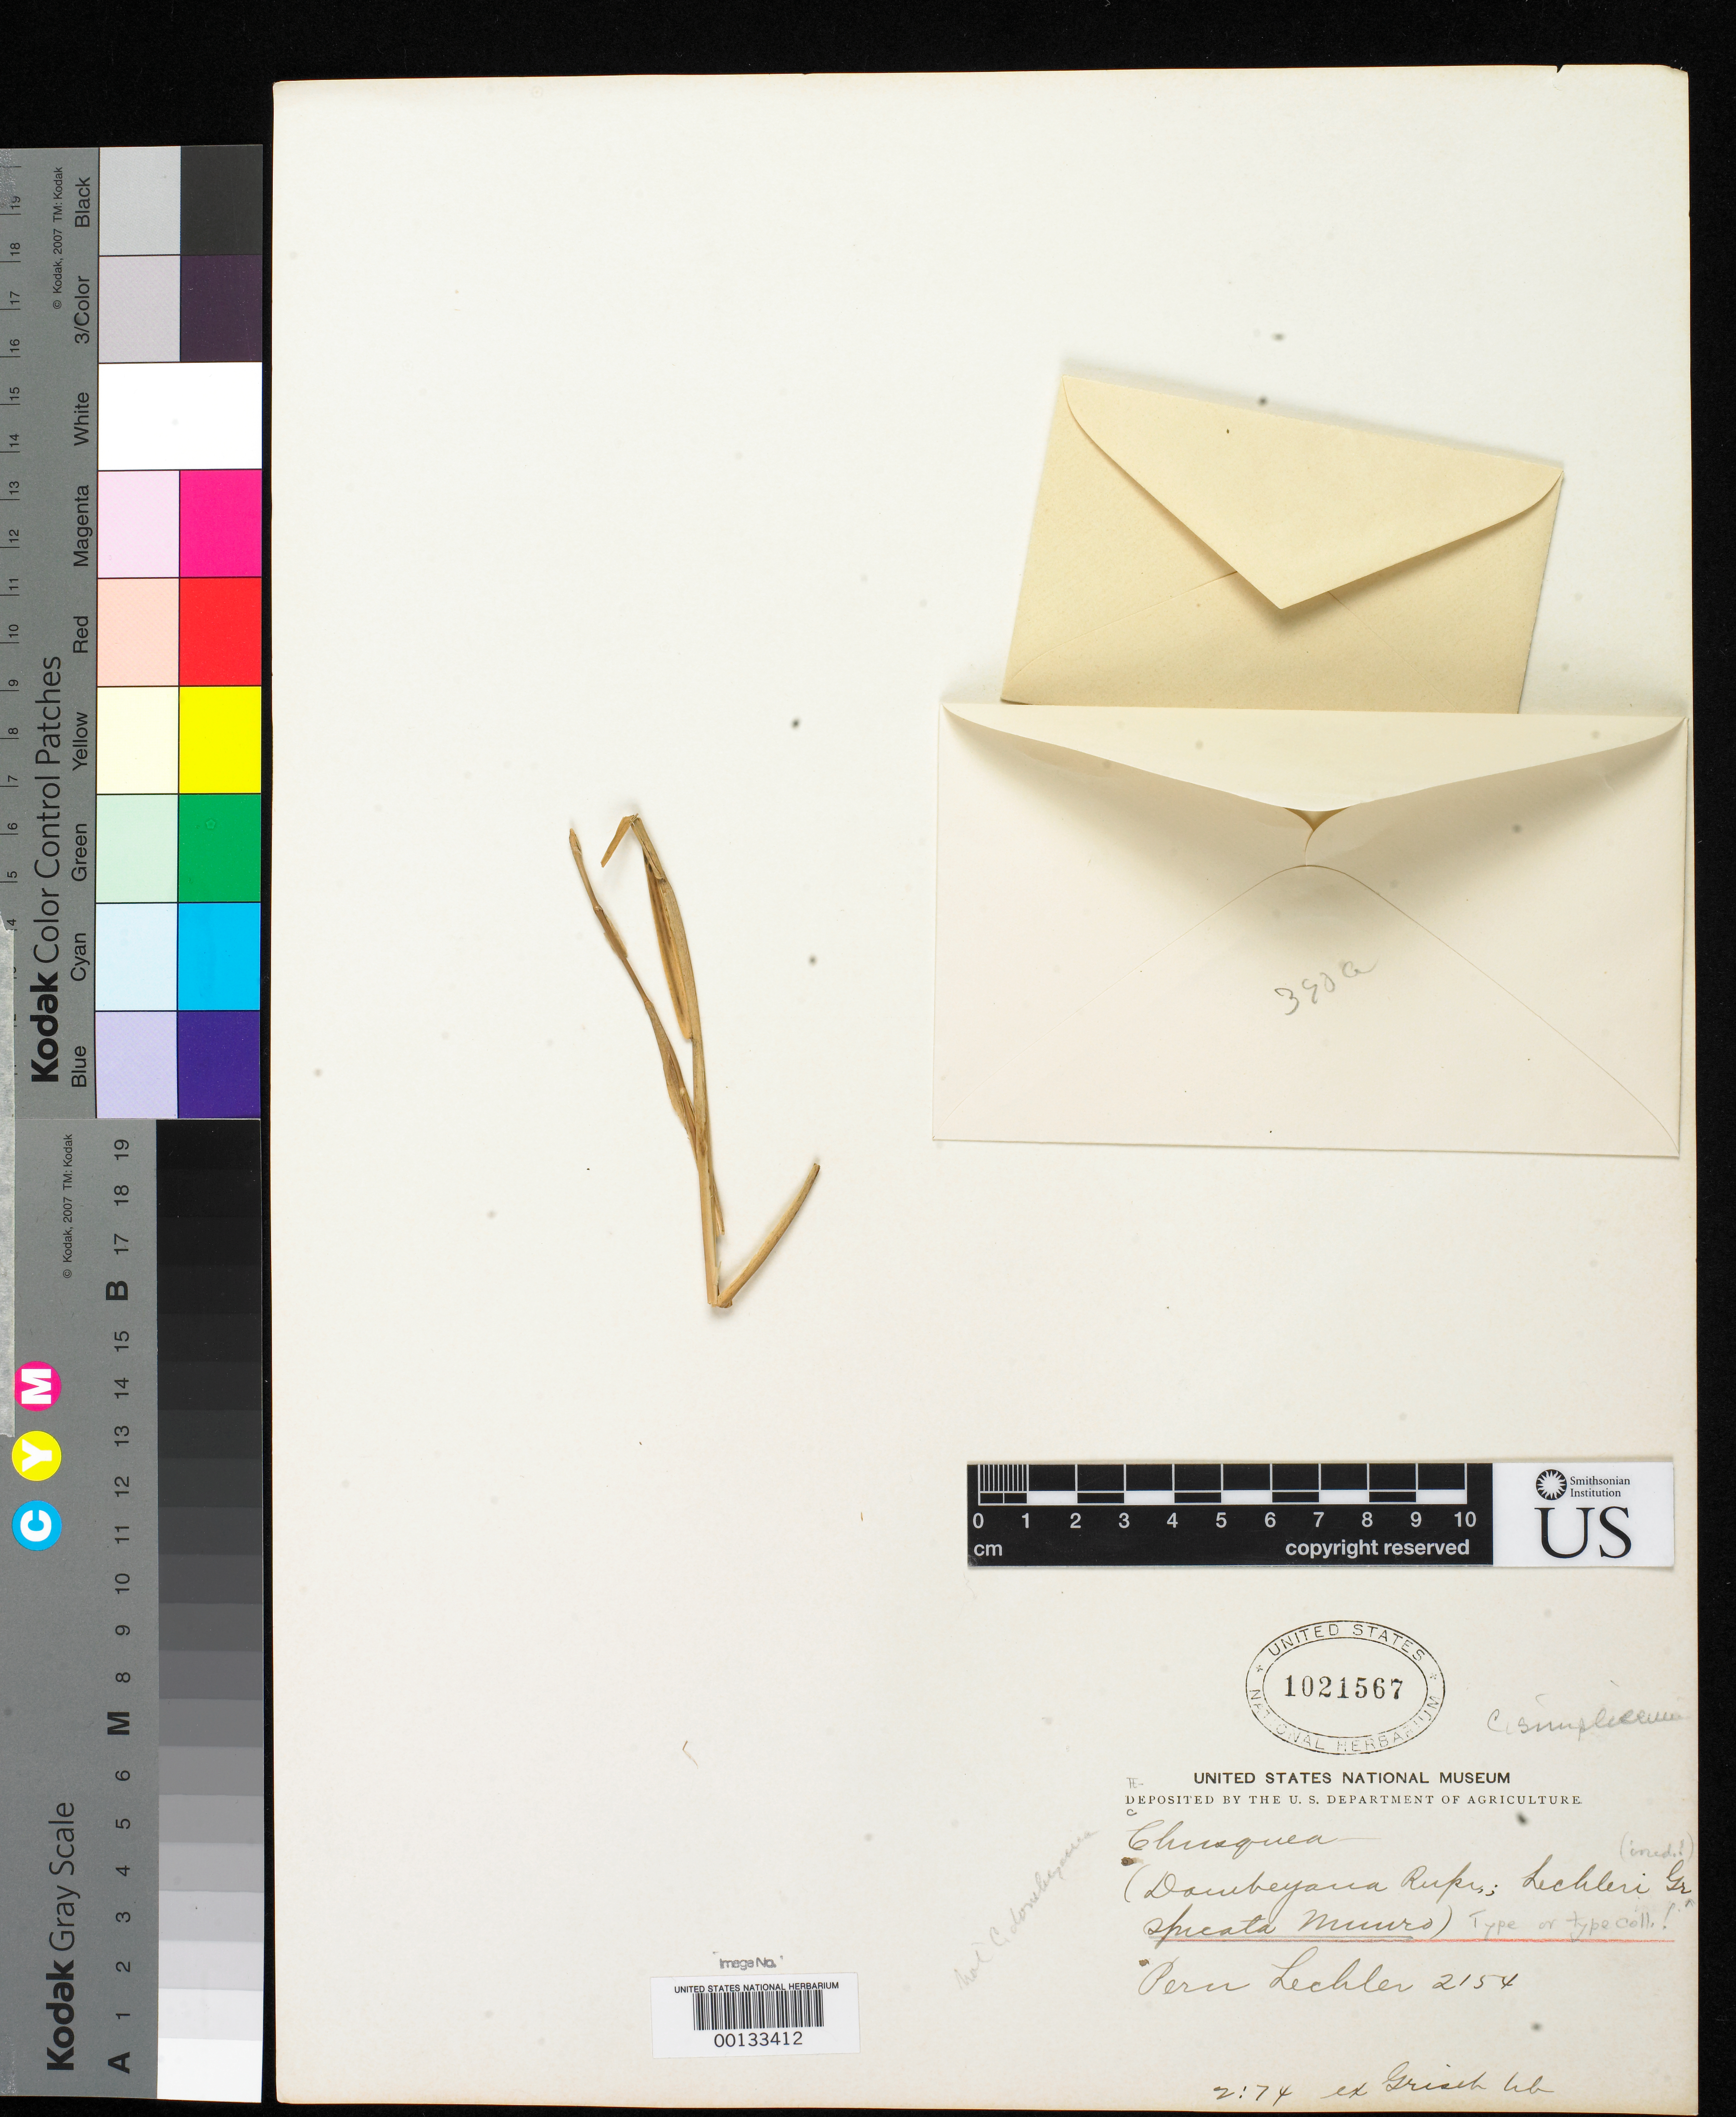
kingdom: Plantae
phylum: Tracheophyta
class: Liliopsida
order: Poales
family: Poaceae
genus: Chusquea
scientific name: Chusquea spicata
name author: Munro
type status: Isolectotype; Type Collection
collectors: W. Lechler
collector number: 2154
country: Peru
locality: Sachapata in Cordillera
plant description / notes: Fragmentary material of type specimen ex herb. Griseb.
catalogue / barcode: US 1021567